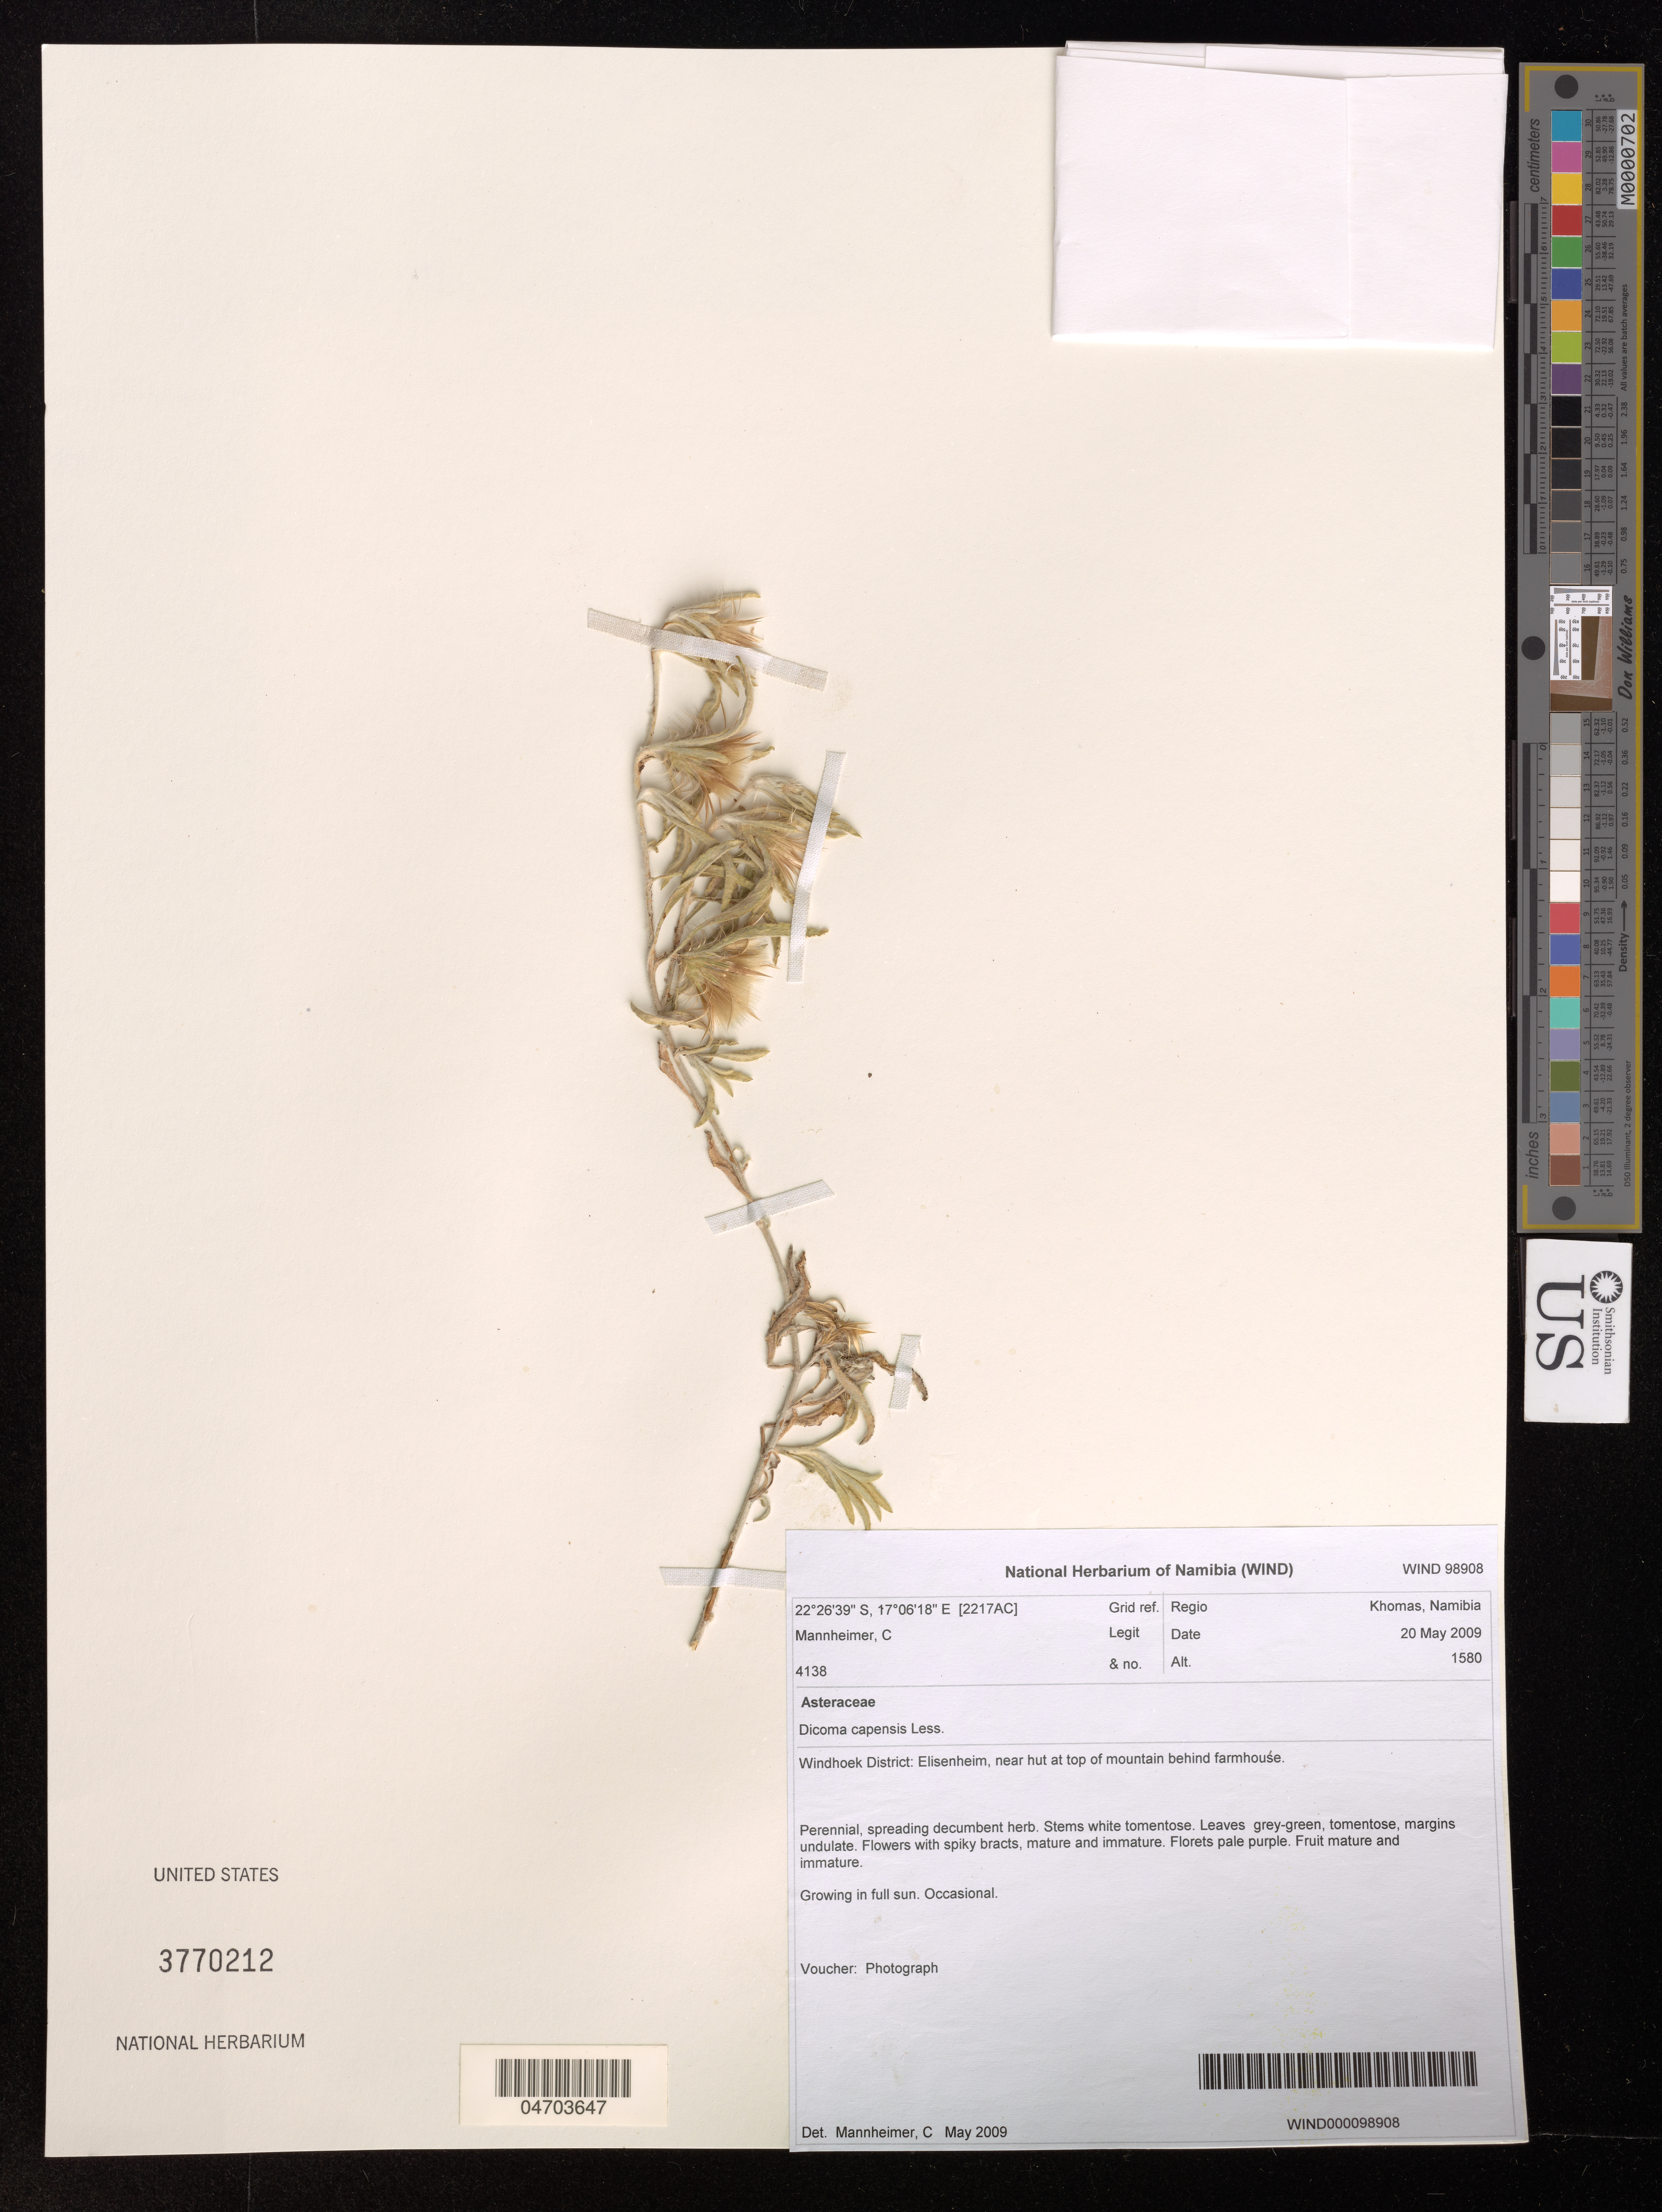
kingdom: Plantae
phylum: Tracheophyta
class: Magnoliopsida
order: Asterales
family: Asteraceae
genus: Dicoma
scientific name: Dicoma capensis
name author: Less.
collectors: C. Mannheimer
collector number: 4138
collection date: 2009-05-20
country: Namibia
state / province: Khomas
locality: Windhoek District: Elisenheim, near hut at top of mountain behind farmhouse.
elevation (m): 1580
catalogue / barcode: US 3770212